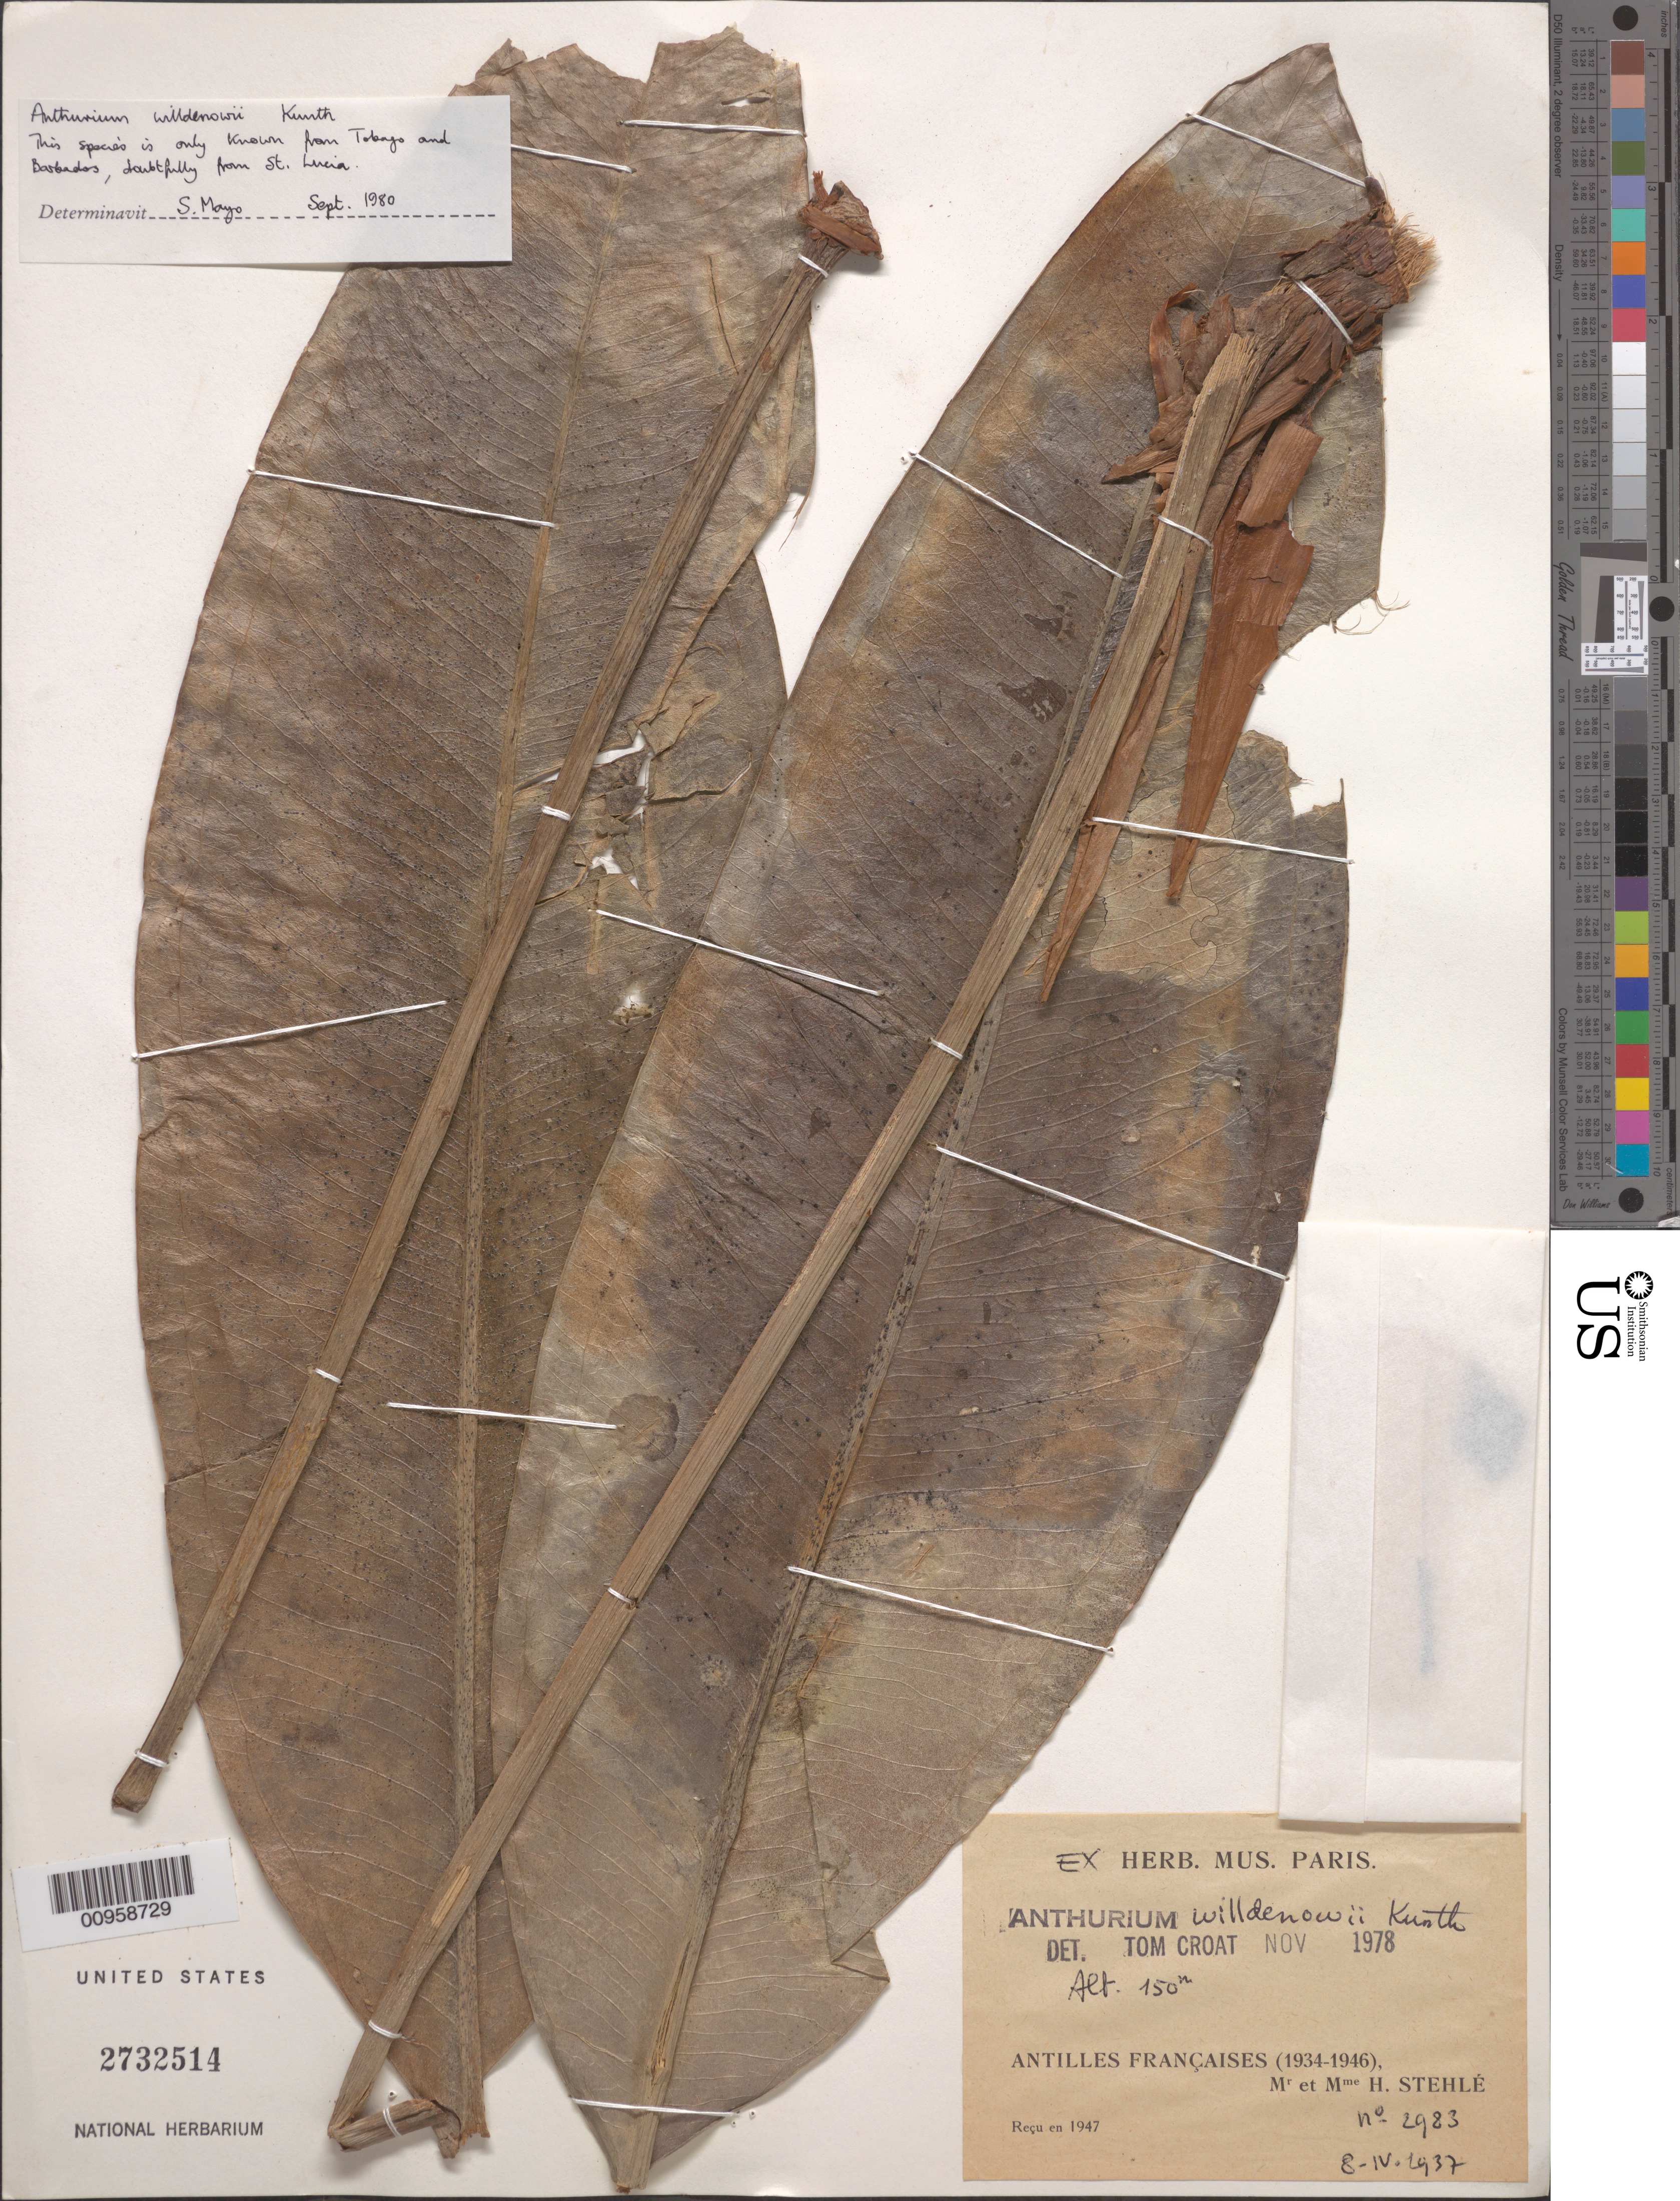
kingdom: Plantae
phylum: Tracheophyta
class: Liliopsida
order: Alismatales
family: Araceae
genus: Anthurium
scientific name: Anthurium willdenowii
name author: Kunth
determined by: Mayo, S.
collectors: H. Stehlé & M. Stehlé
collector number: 2983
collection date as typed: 08 Apr 1937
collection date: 1937-04-08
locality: Antilles Francaises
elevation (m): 150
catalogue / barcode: US 2732514